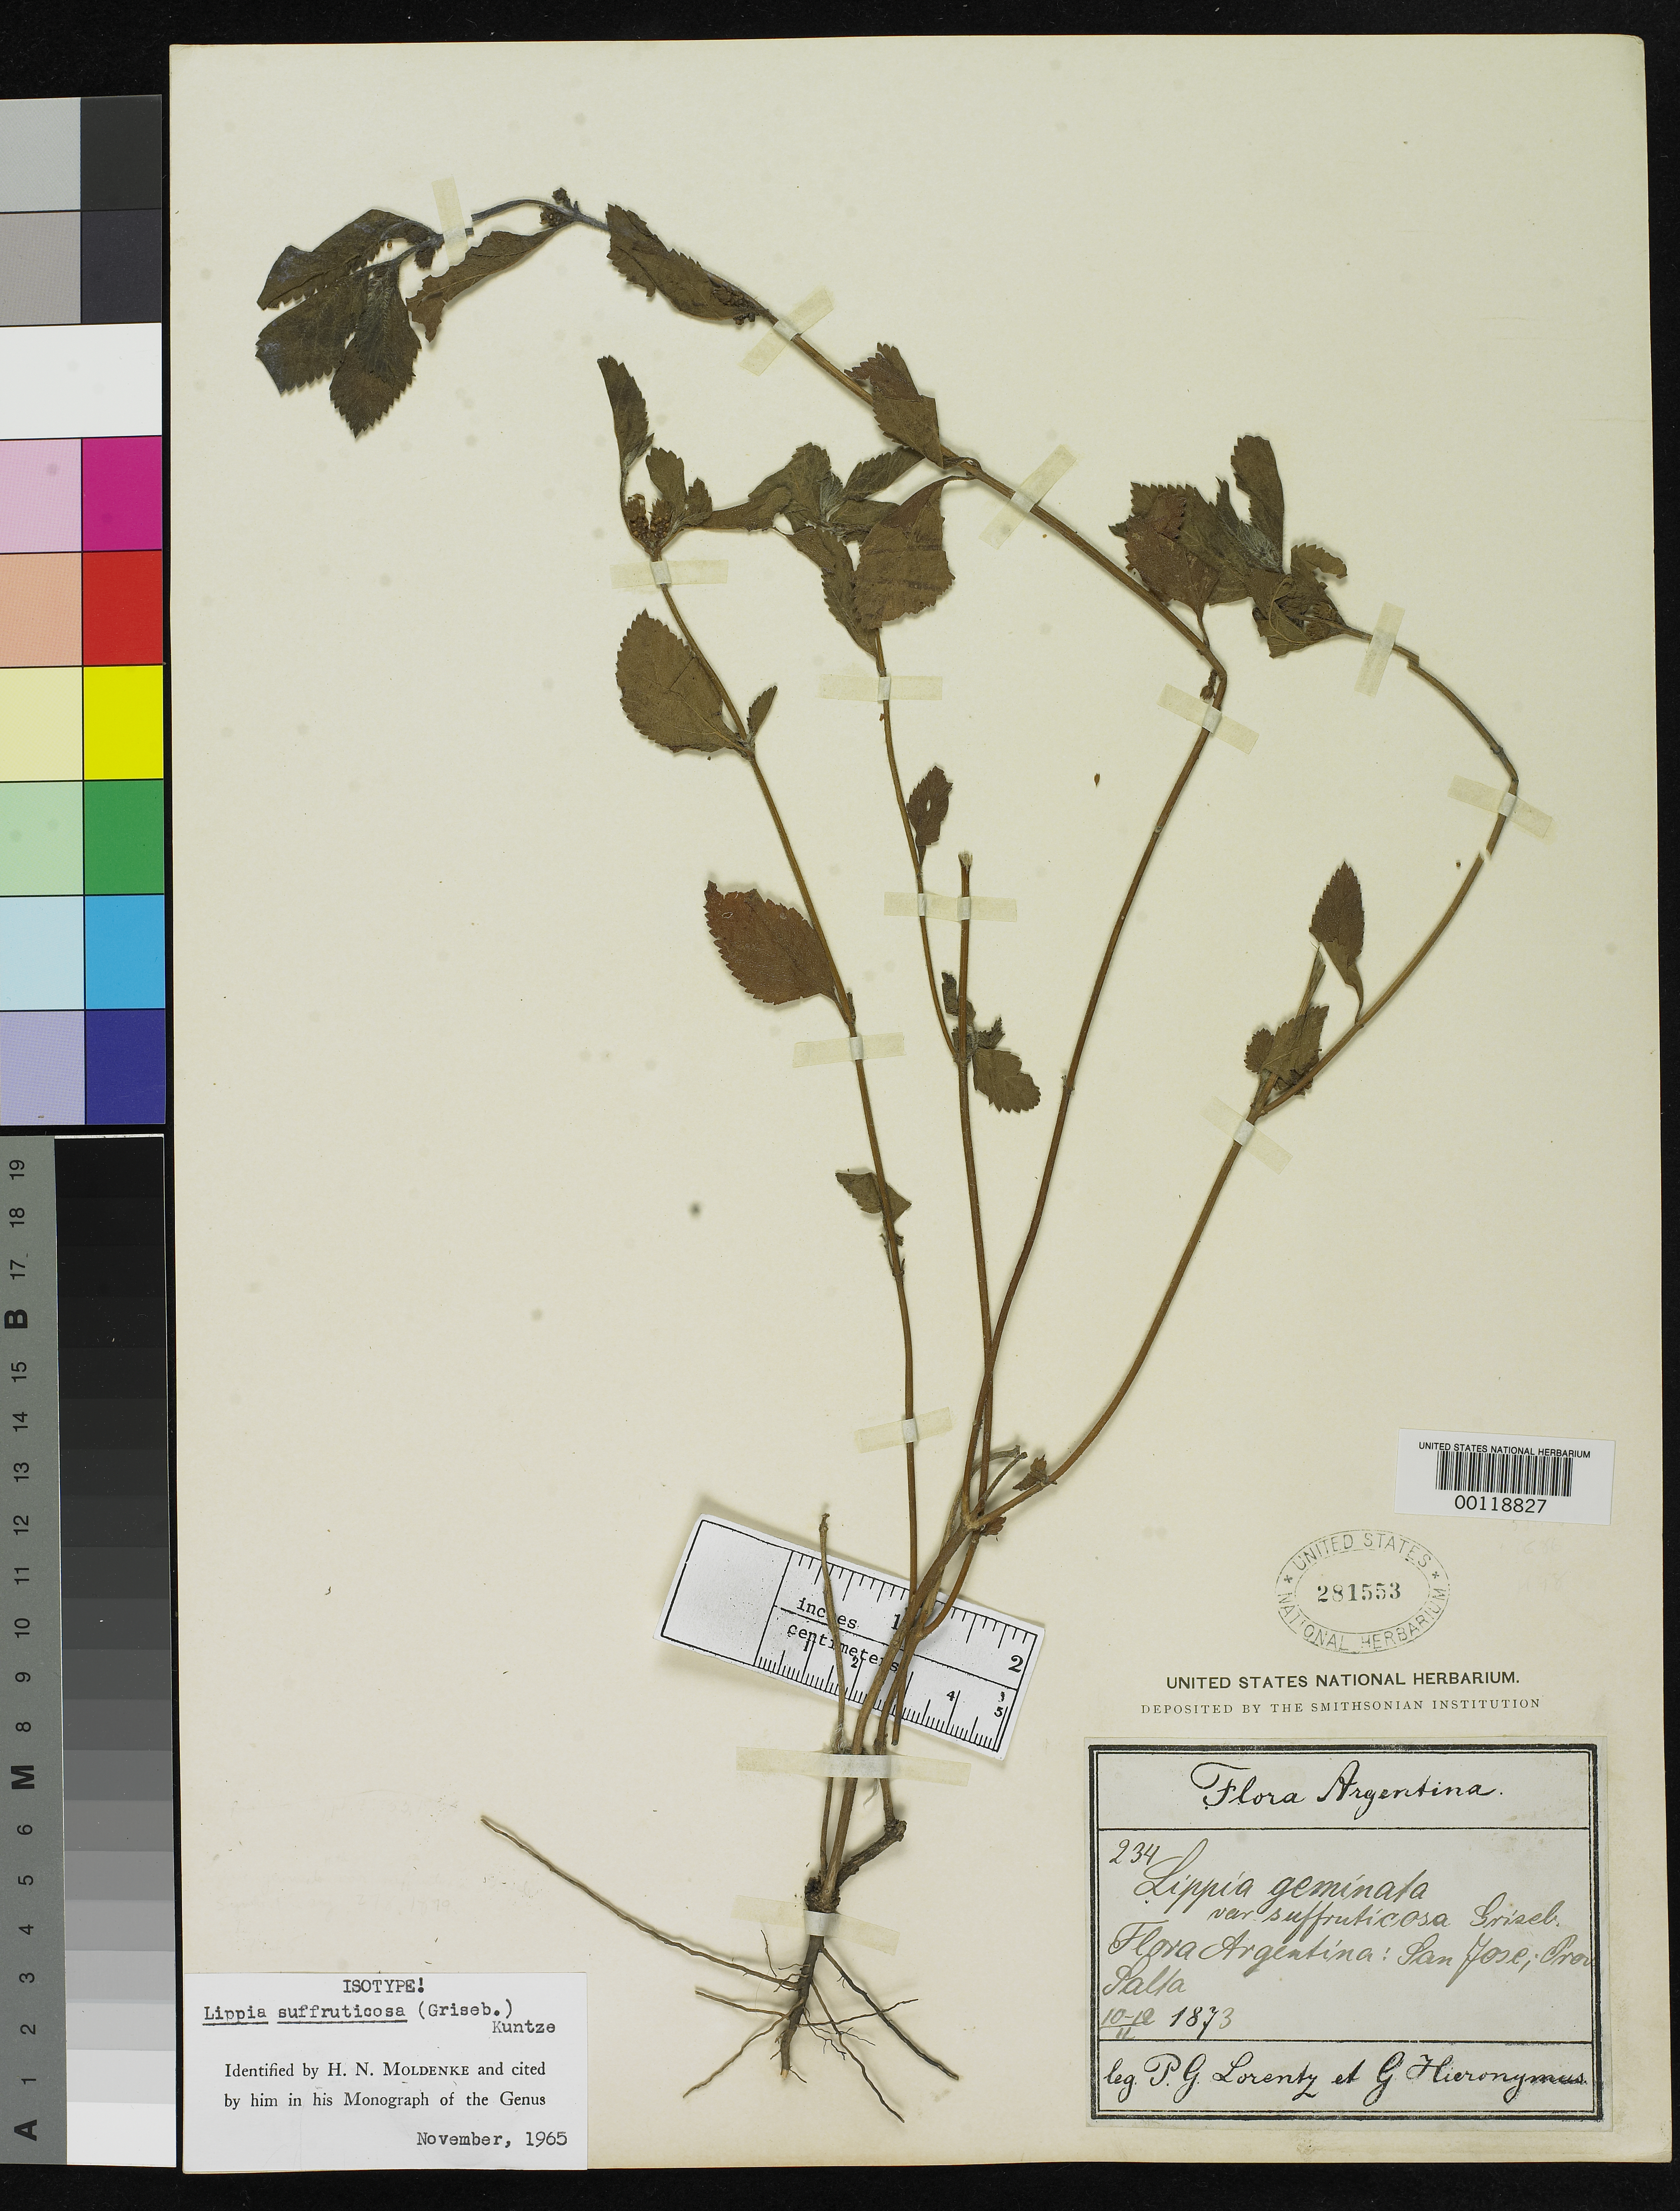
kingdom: Plantae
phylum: Tracheophyta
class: Magnoliopsida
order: Lamiales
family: Verbenaceae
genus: Lippia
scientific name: Lippia geminata var. suffruticosa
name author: Griseb.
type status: Isotype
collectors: P. G. Lorentz & G. H. Hieronymus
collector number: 234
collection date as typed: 1873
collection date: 1873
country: Argentina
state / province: Salta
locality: San Jose.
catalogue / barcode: US 281553